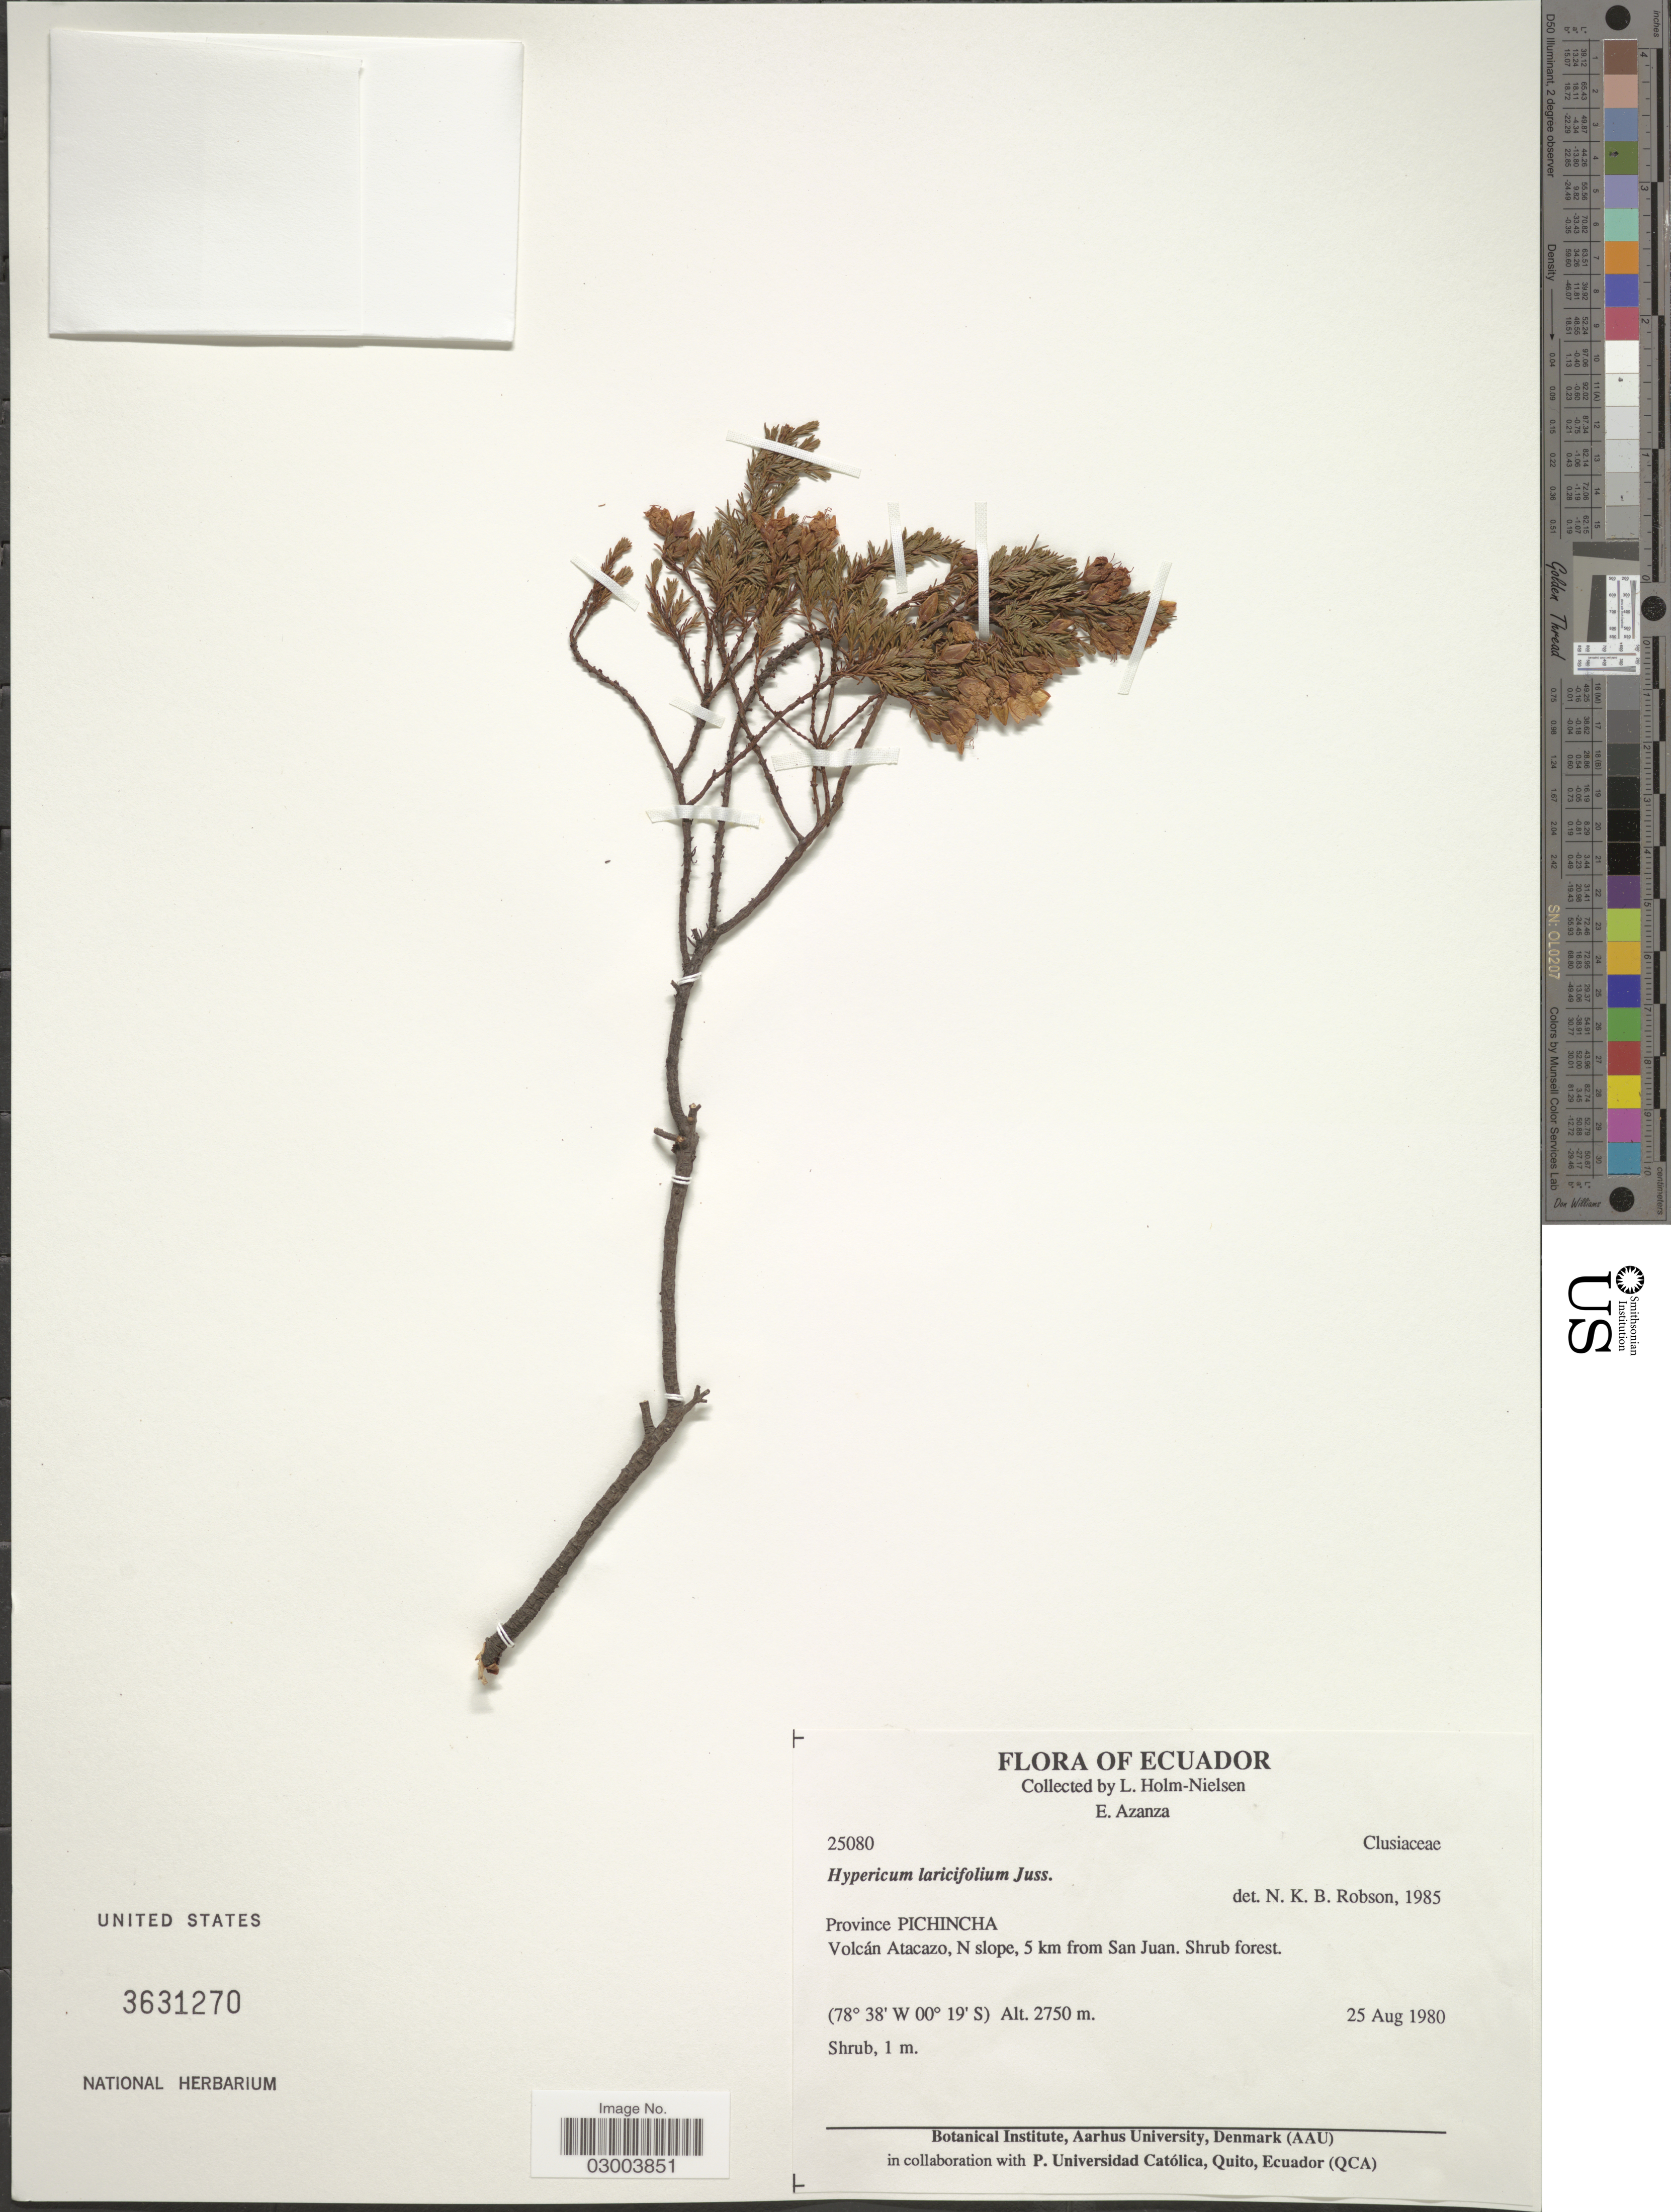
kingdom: Plantae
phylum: Tracheophyta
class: Magnoliopsida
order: Malpighiales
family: Hypericaceae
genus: Hypericum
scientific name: Hypericum laricifolium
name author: Juss.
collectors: L. Holm-Nielsen & E. Azanza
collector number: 25080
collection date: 1980-08-25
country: Ecuador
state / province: Pichincha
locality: Volcán Atacazo, N slope 5 km from San Juan.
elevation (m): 2750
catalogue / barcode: US 3631270